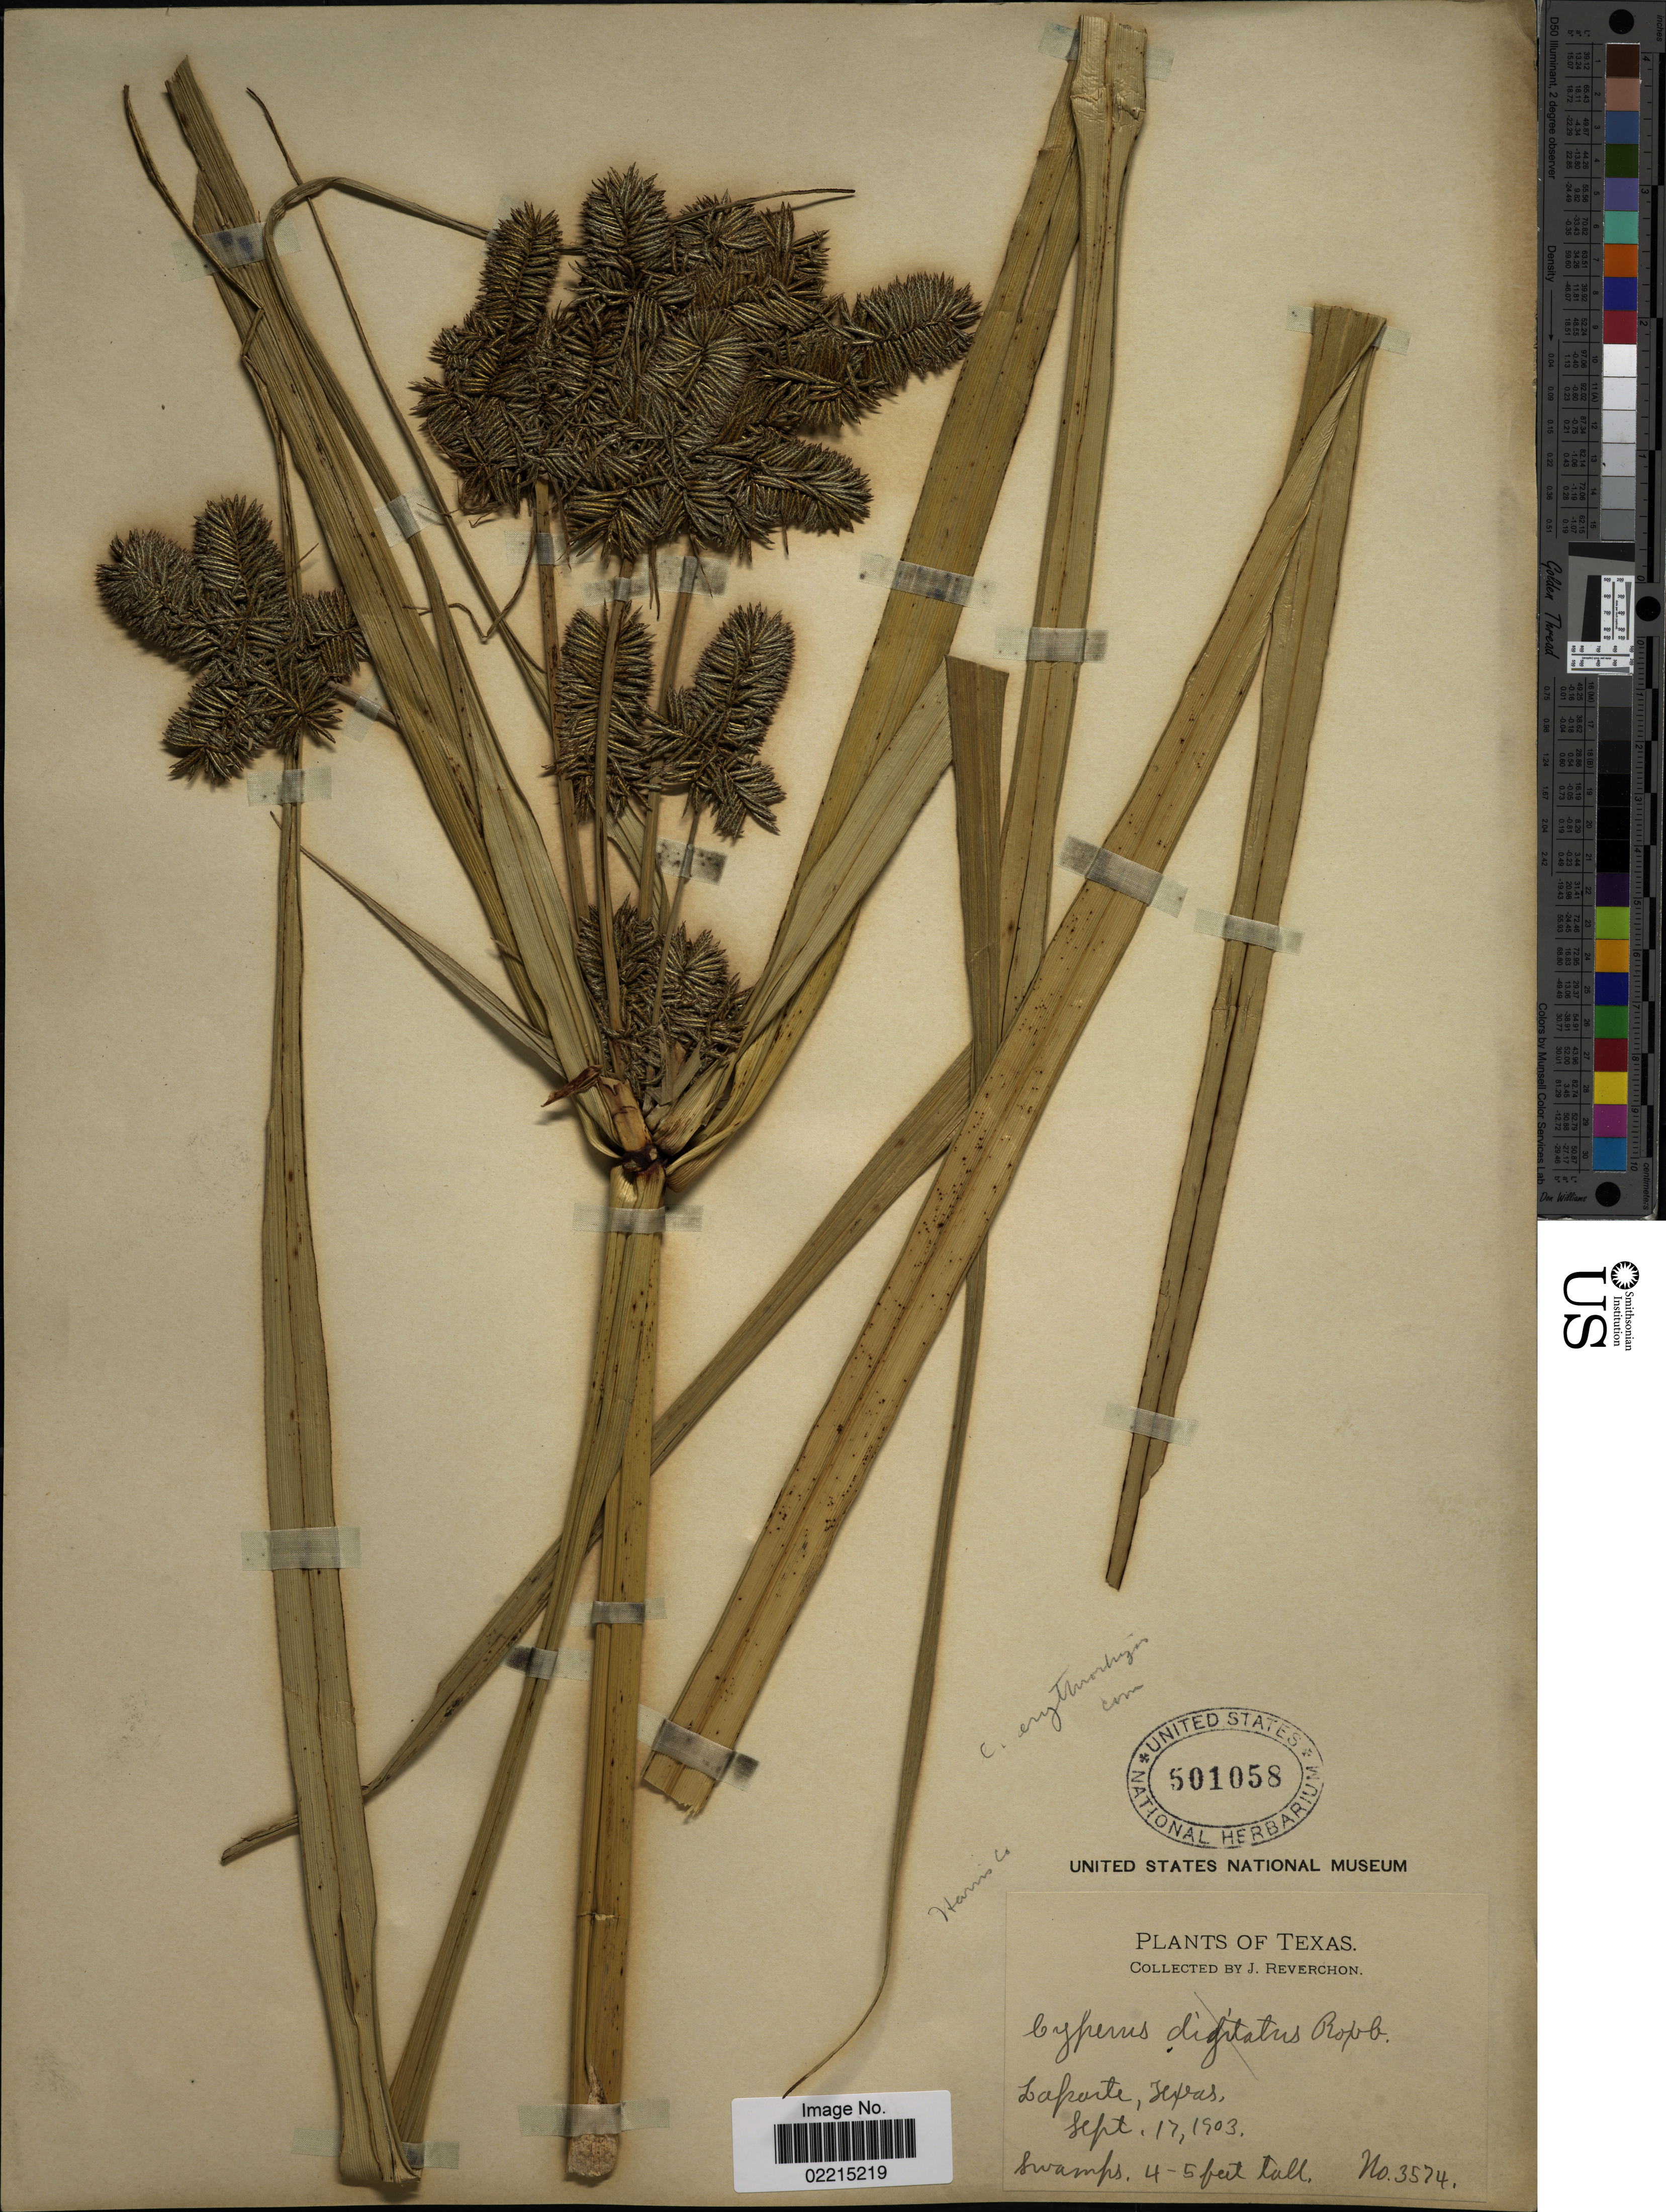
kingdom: Plantae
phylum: Tracheophyta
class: Liliopsida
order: Poales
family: Cyperaceae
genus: Cyperus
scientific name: Cyperus erythrorhizos Muhl.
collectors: J. Reverchon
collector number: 3574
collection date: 1903-09-17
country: United States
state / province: Texas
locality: Laporte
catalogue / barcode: US 501058